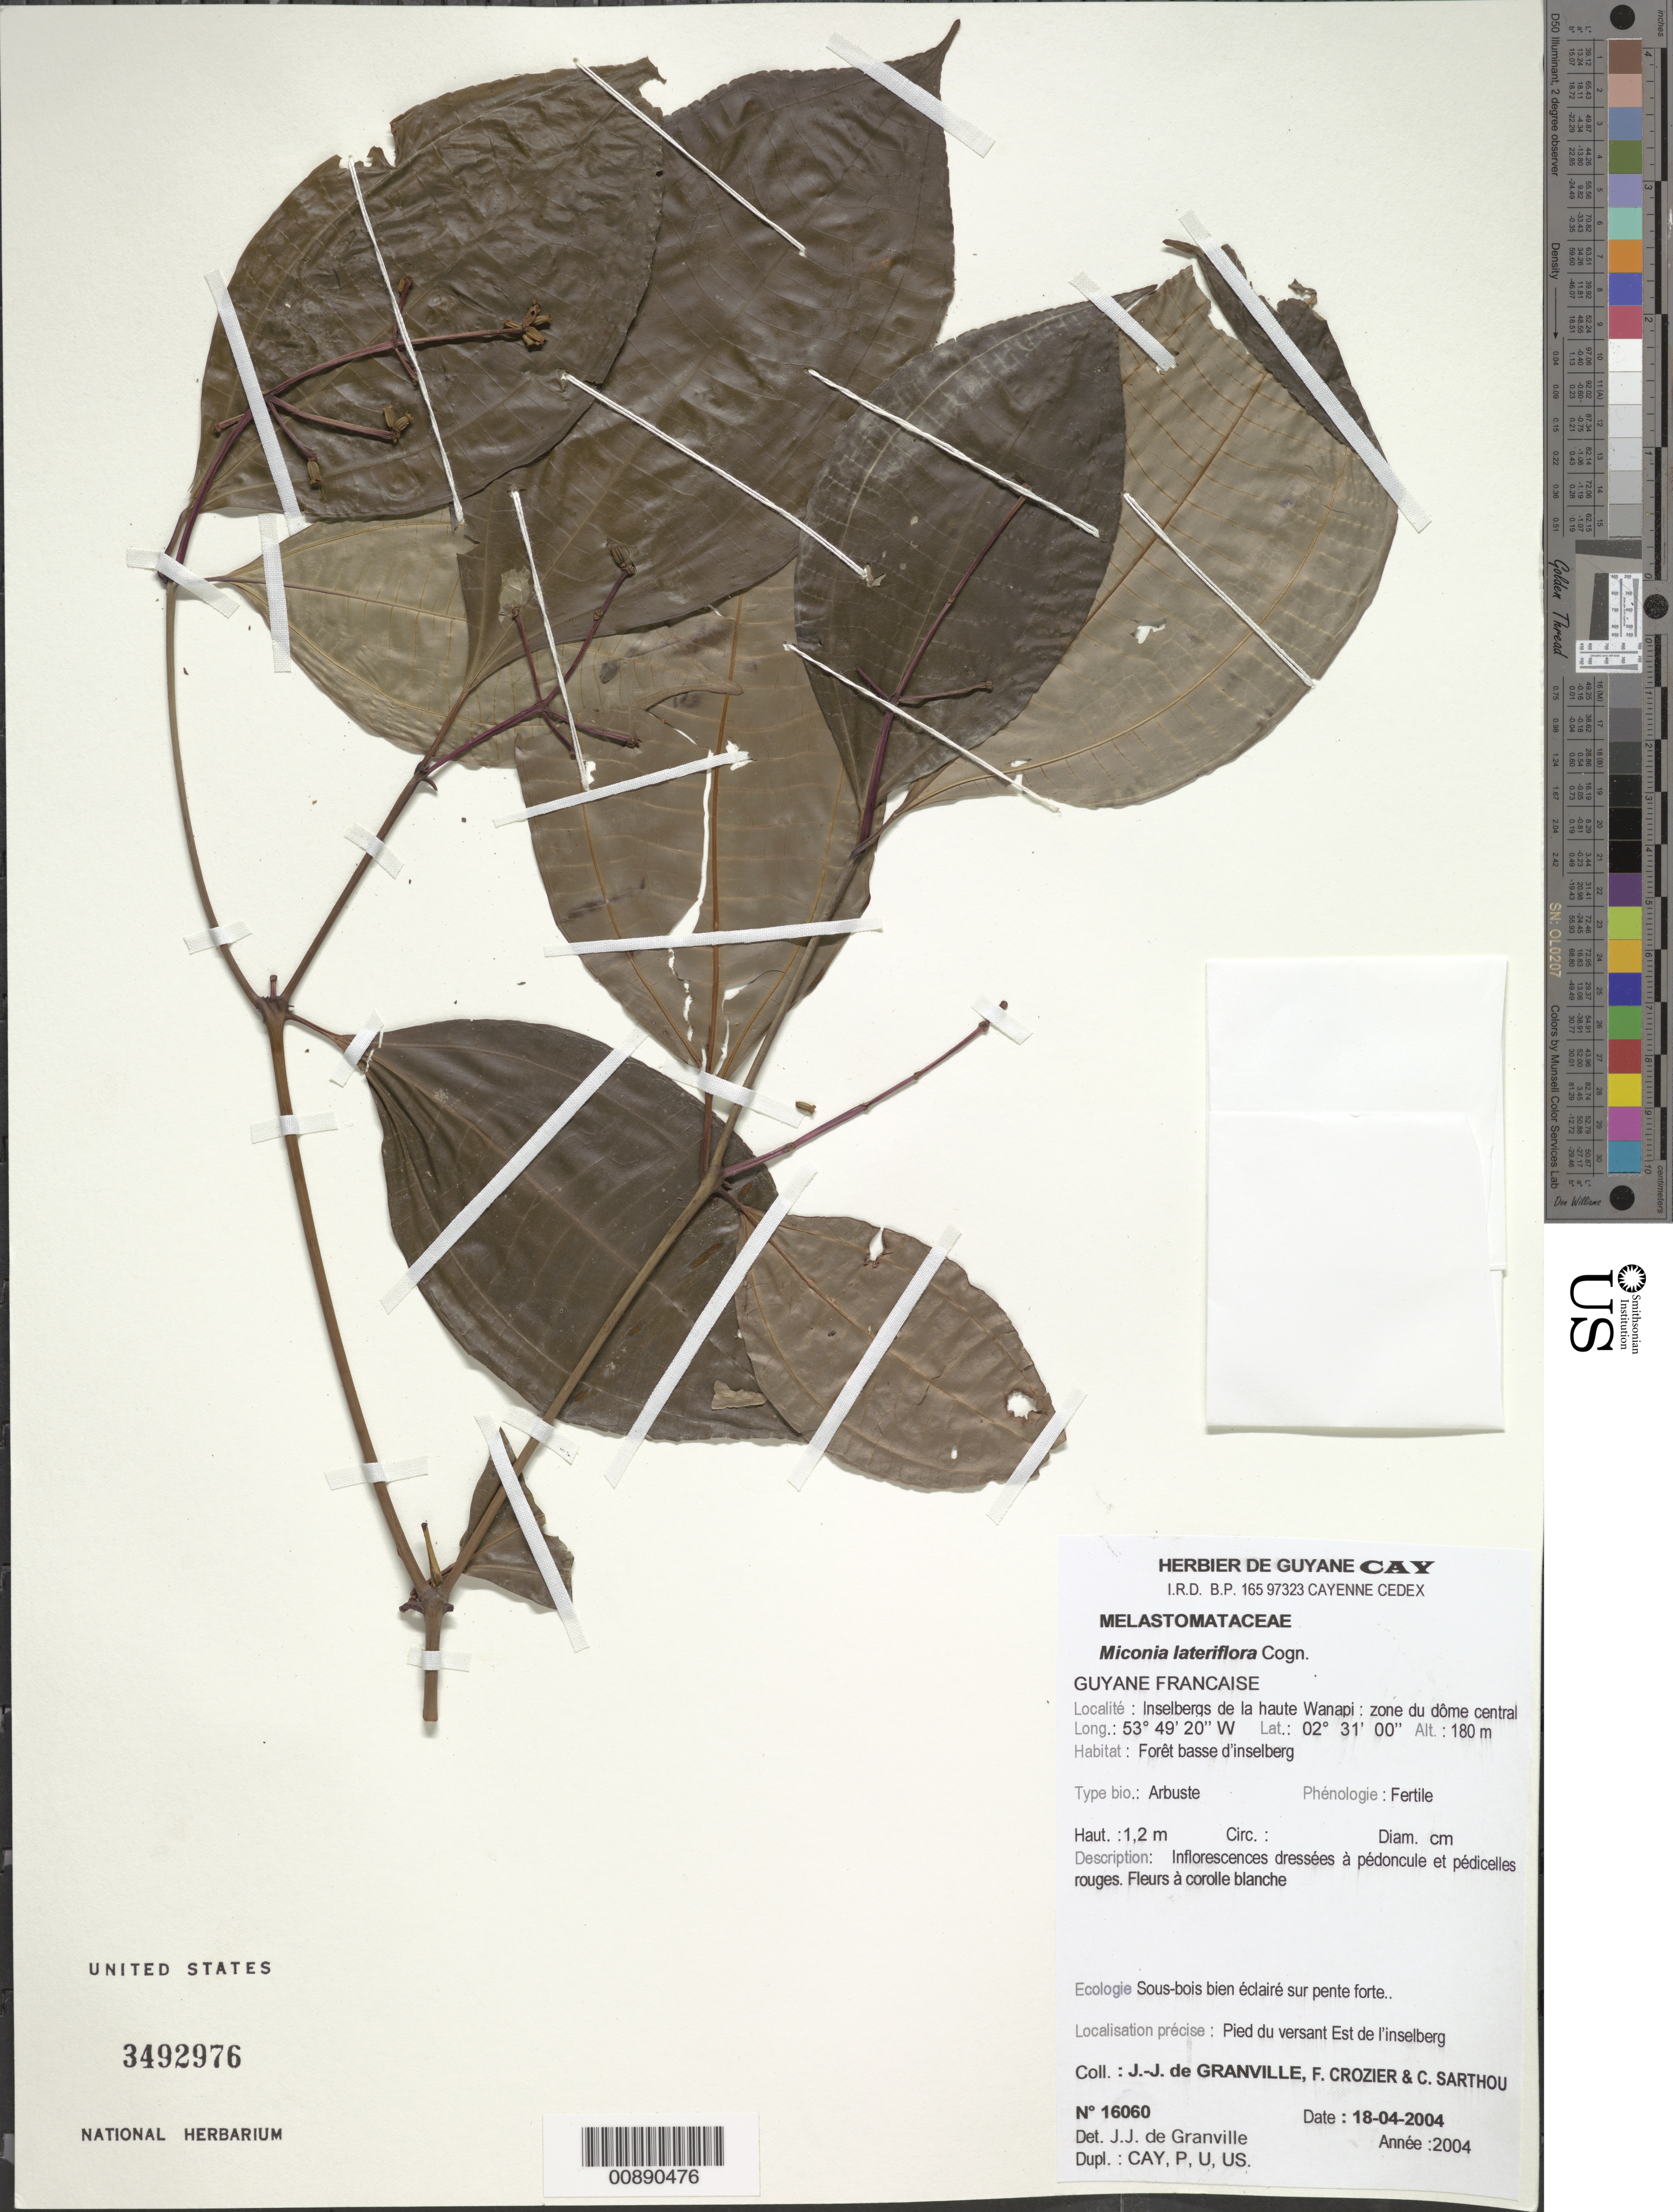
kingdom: Plantae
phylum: Tracheophyta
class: Magnoliopsida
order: Myrtales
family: Melastomataceae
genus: Miconia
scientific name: Miconia lateriflora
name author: Cogn.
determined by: Granville, J. J. de, (CAY), Institut de Recherche pour le Developpement (IRD) (FRENCH GUIANA)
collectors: J.-J. de Granville, F. Crozier & C. Sarthou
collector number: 16060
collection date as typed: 18-Apr-04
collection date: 2004-04-18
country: French Guiana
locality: Inselbergs de la haute Wanapi, versant est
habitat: Forêt basse d'inselberg; sous bois bien éclairé sur pente forte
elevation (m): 180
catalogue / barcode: US 3492976